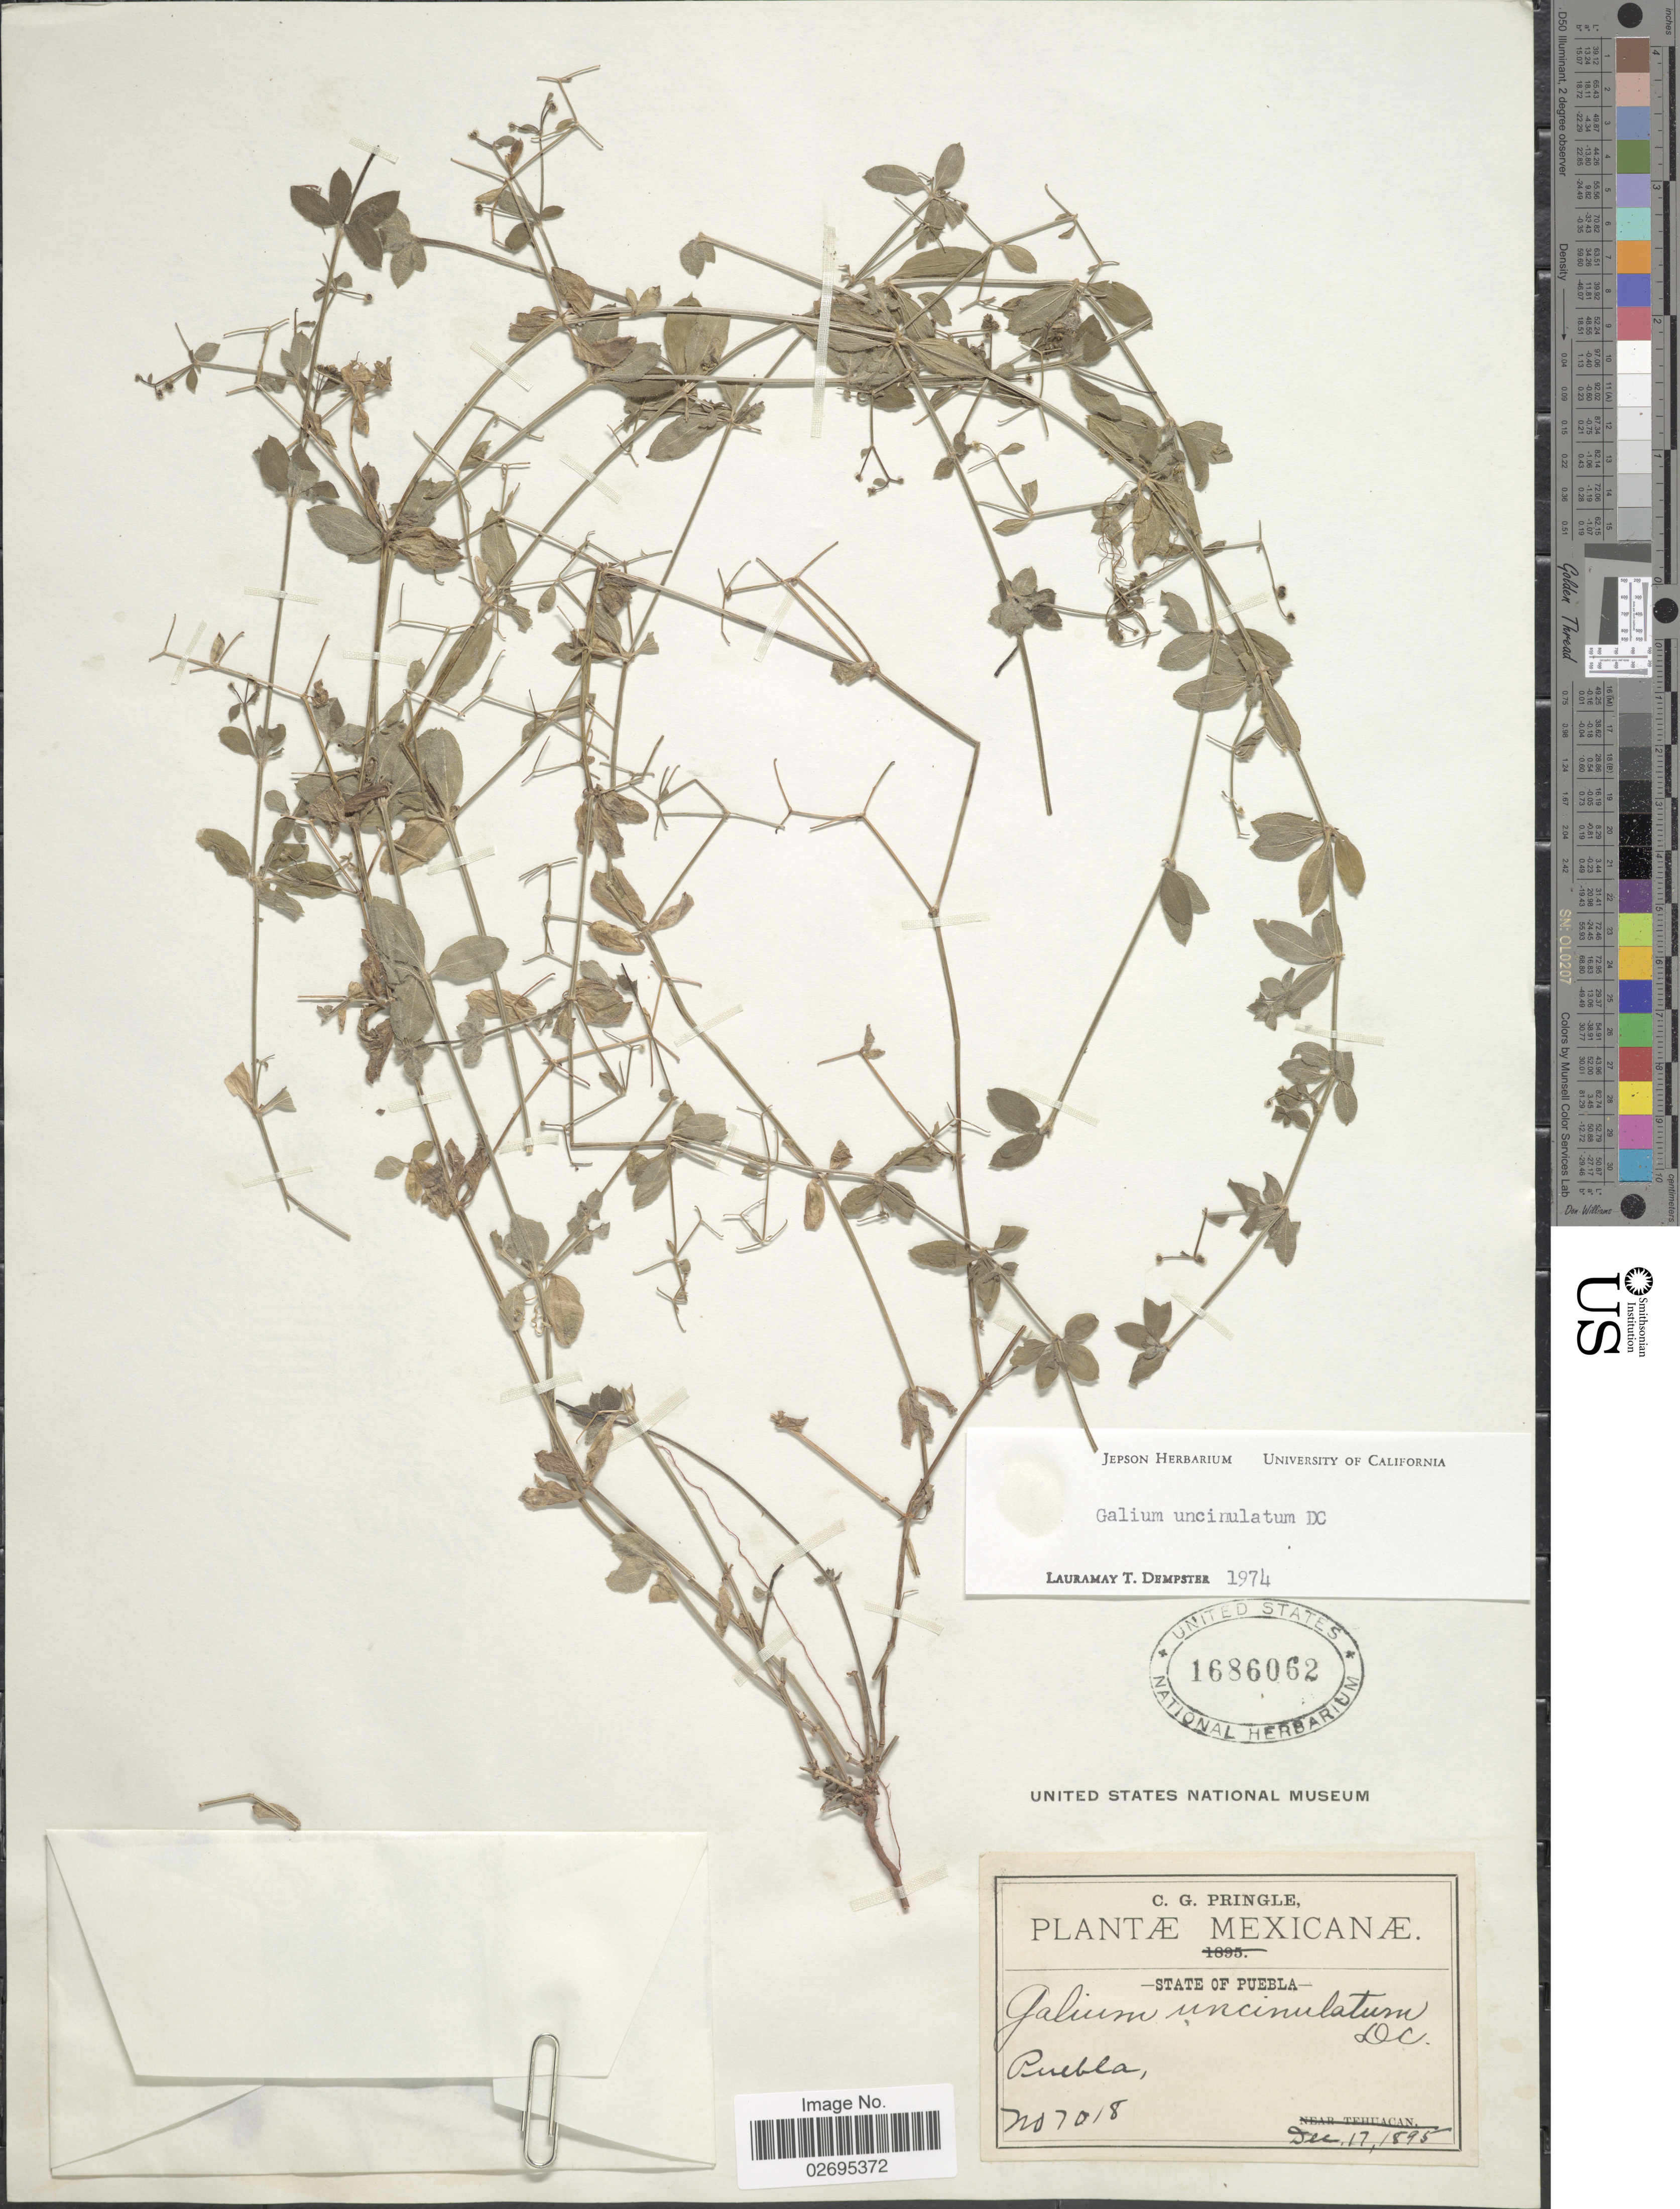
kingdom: Plantae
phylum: Tracheophyta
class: Magnoliopsida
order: Gentianales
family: Rubiaceae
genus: Galium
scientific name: Galium uncinulatum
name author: DC.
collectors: C. G. Pringle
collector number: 7018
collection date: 1895-12-17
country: Mexico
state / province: Puebla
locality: Puebla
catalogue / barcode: US 1686062